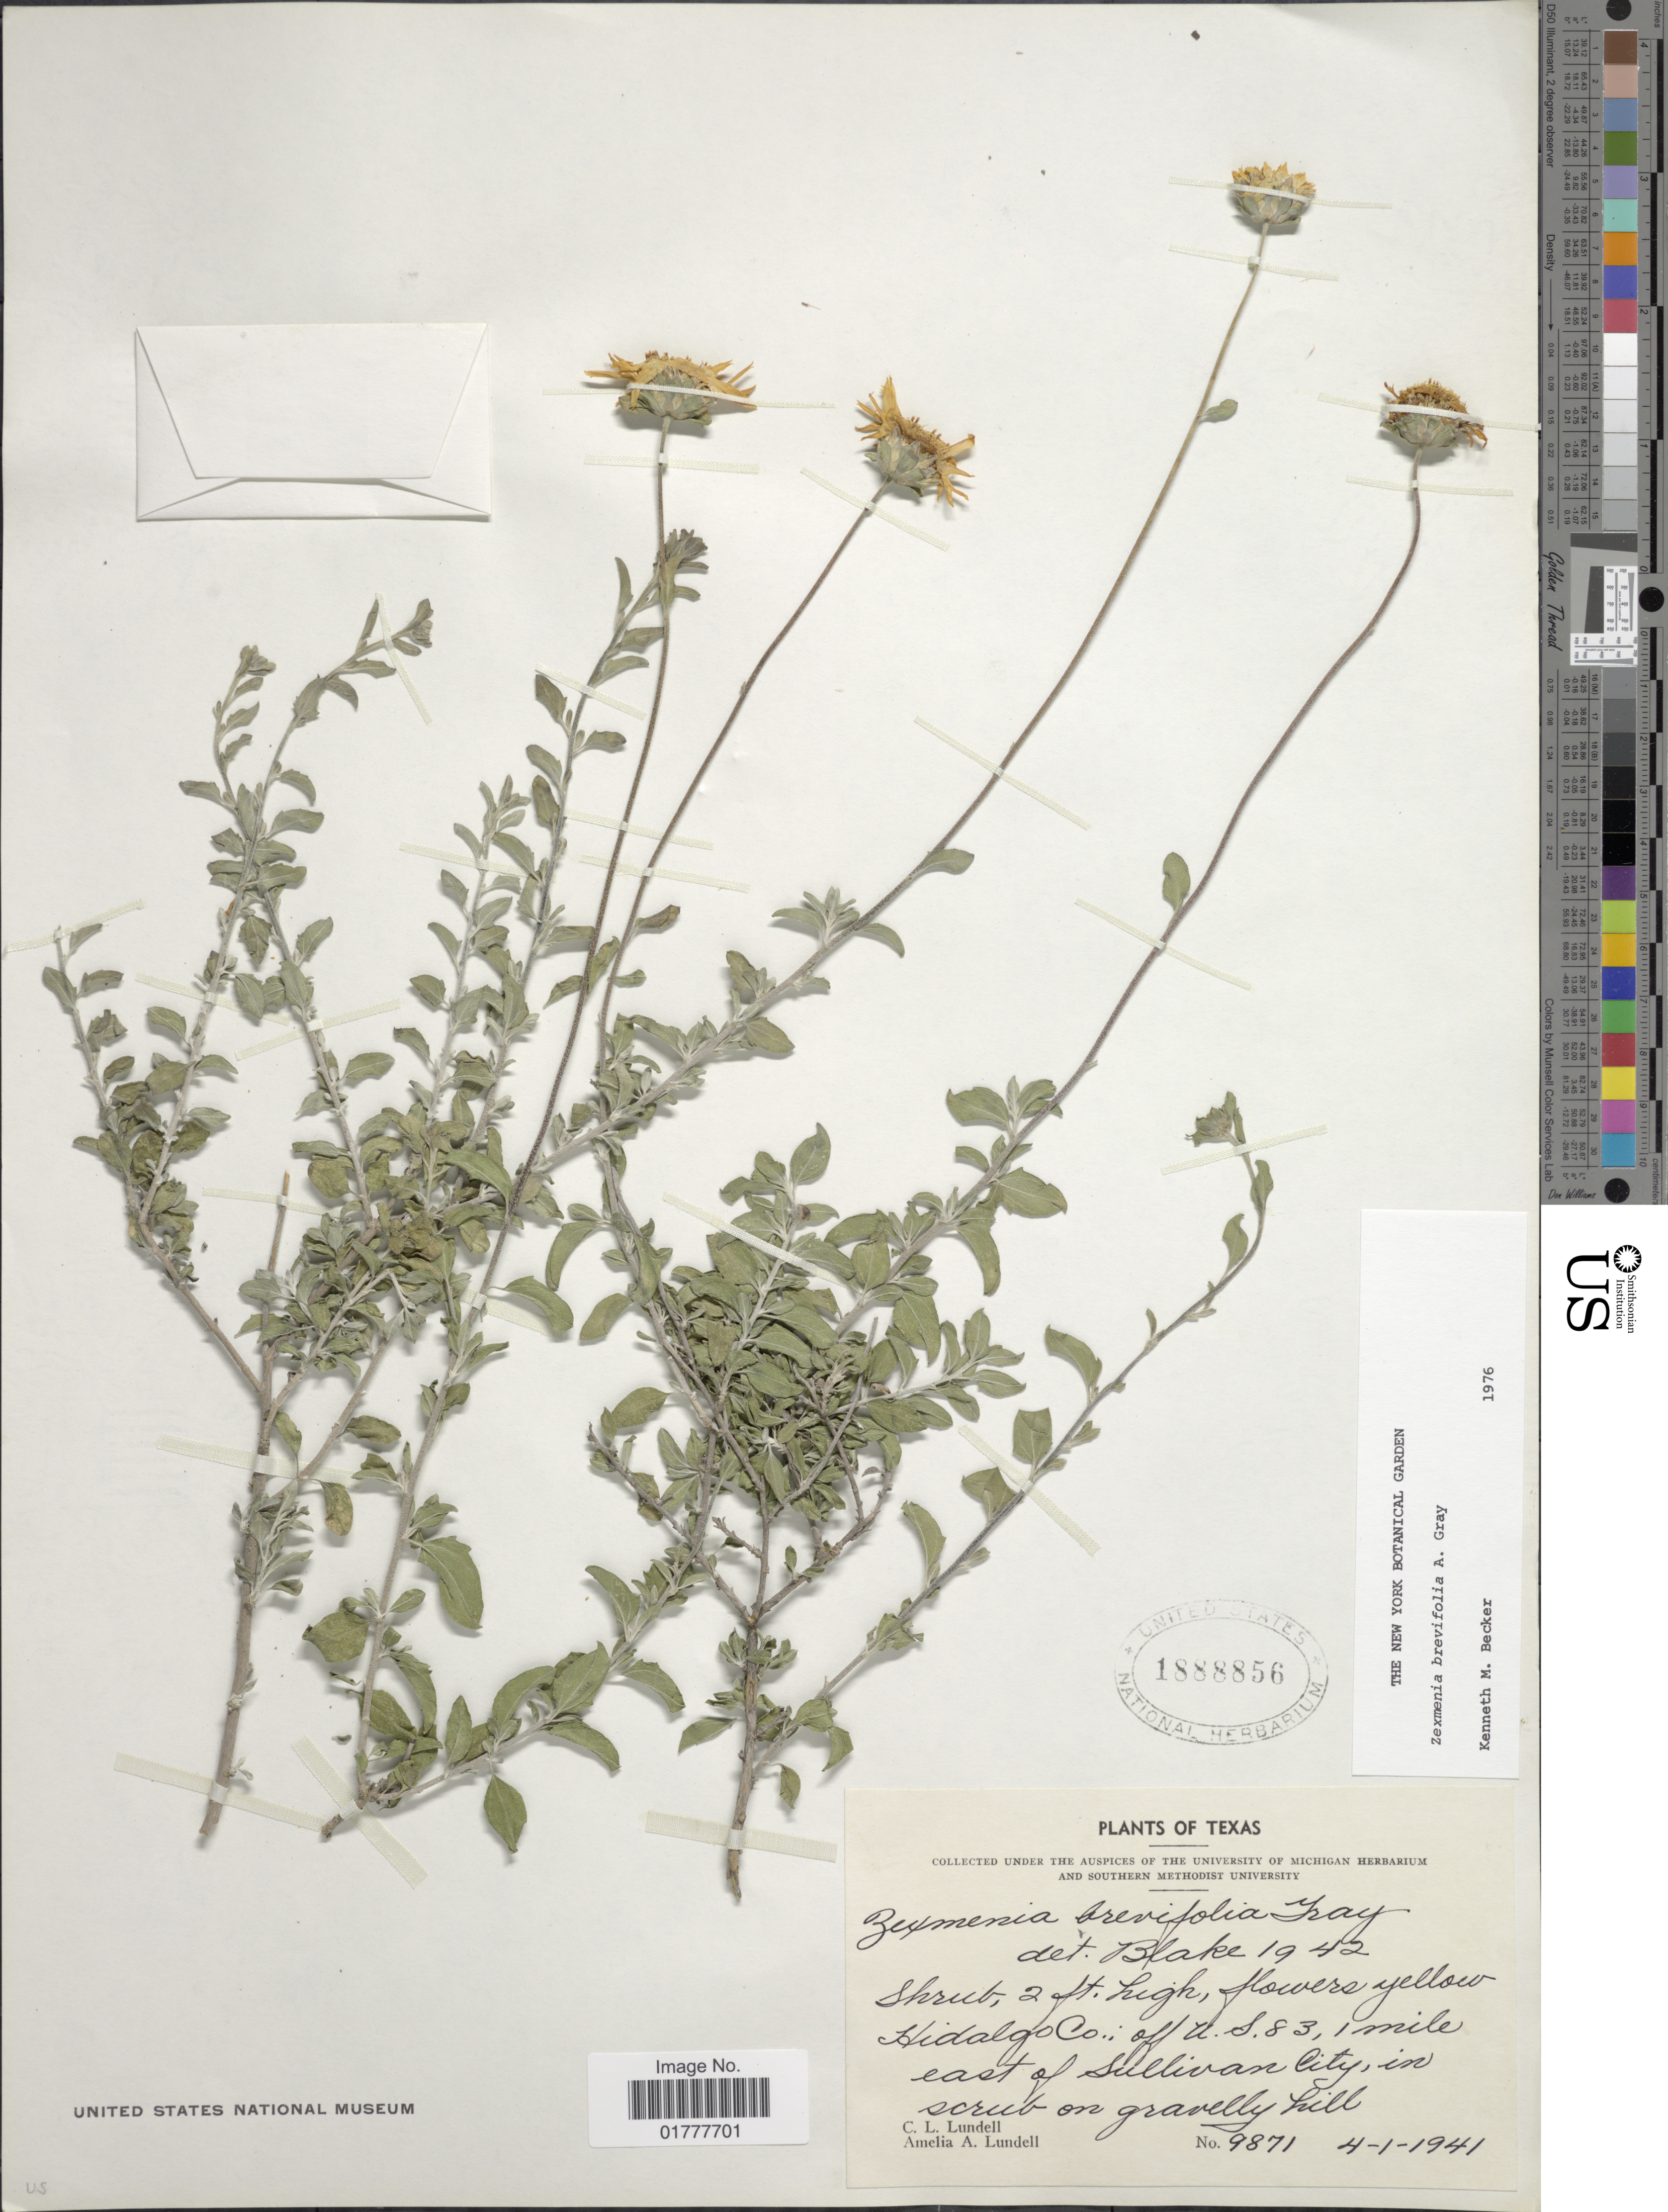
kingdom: Plantae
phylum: Tracheophyta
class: Magnoliopsida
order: Asterales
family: Asteraceae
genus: Zexmenia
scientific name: Zexmenia brevifolia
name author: A. Gray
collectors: A. A. Lundell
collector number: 9871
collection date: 1941-01-04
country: United States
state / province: Texas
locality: Hidalgo Co., of U.S. 83, 1 mile east of Sullivan City.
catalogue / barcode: US 1888856